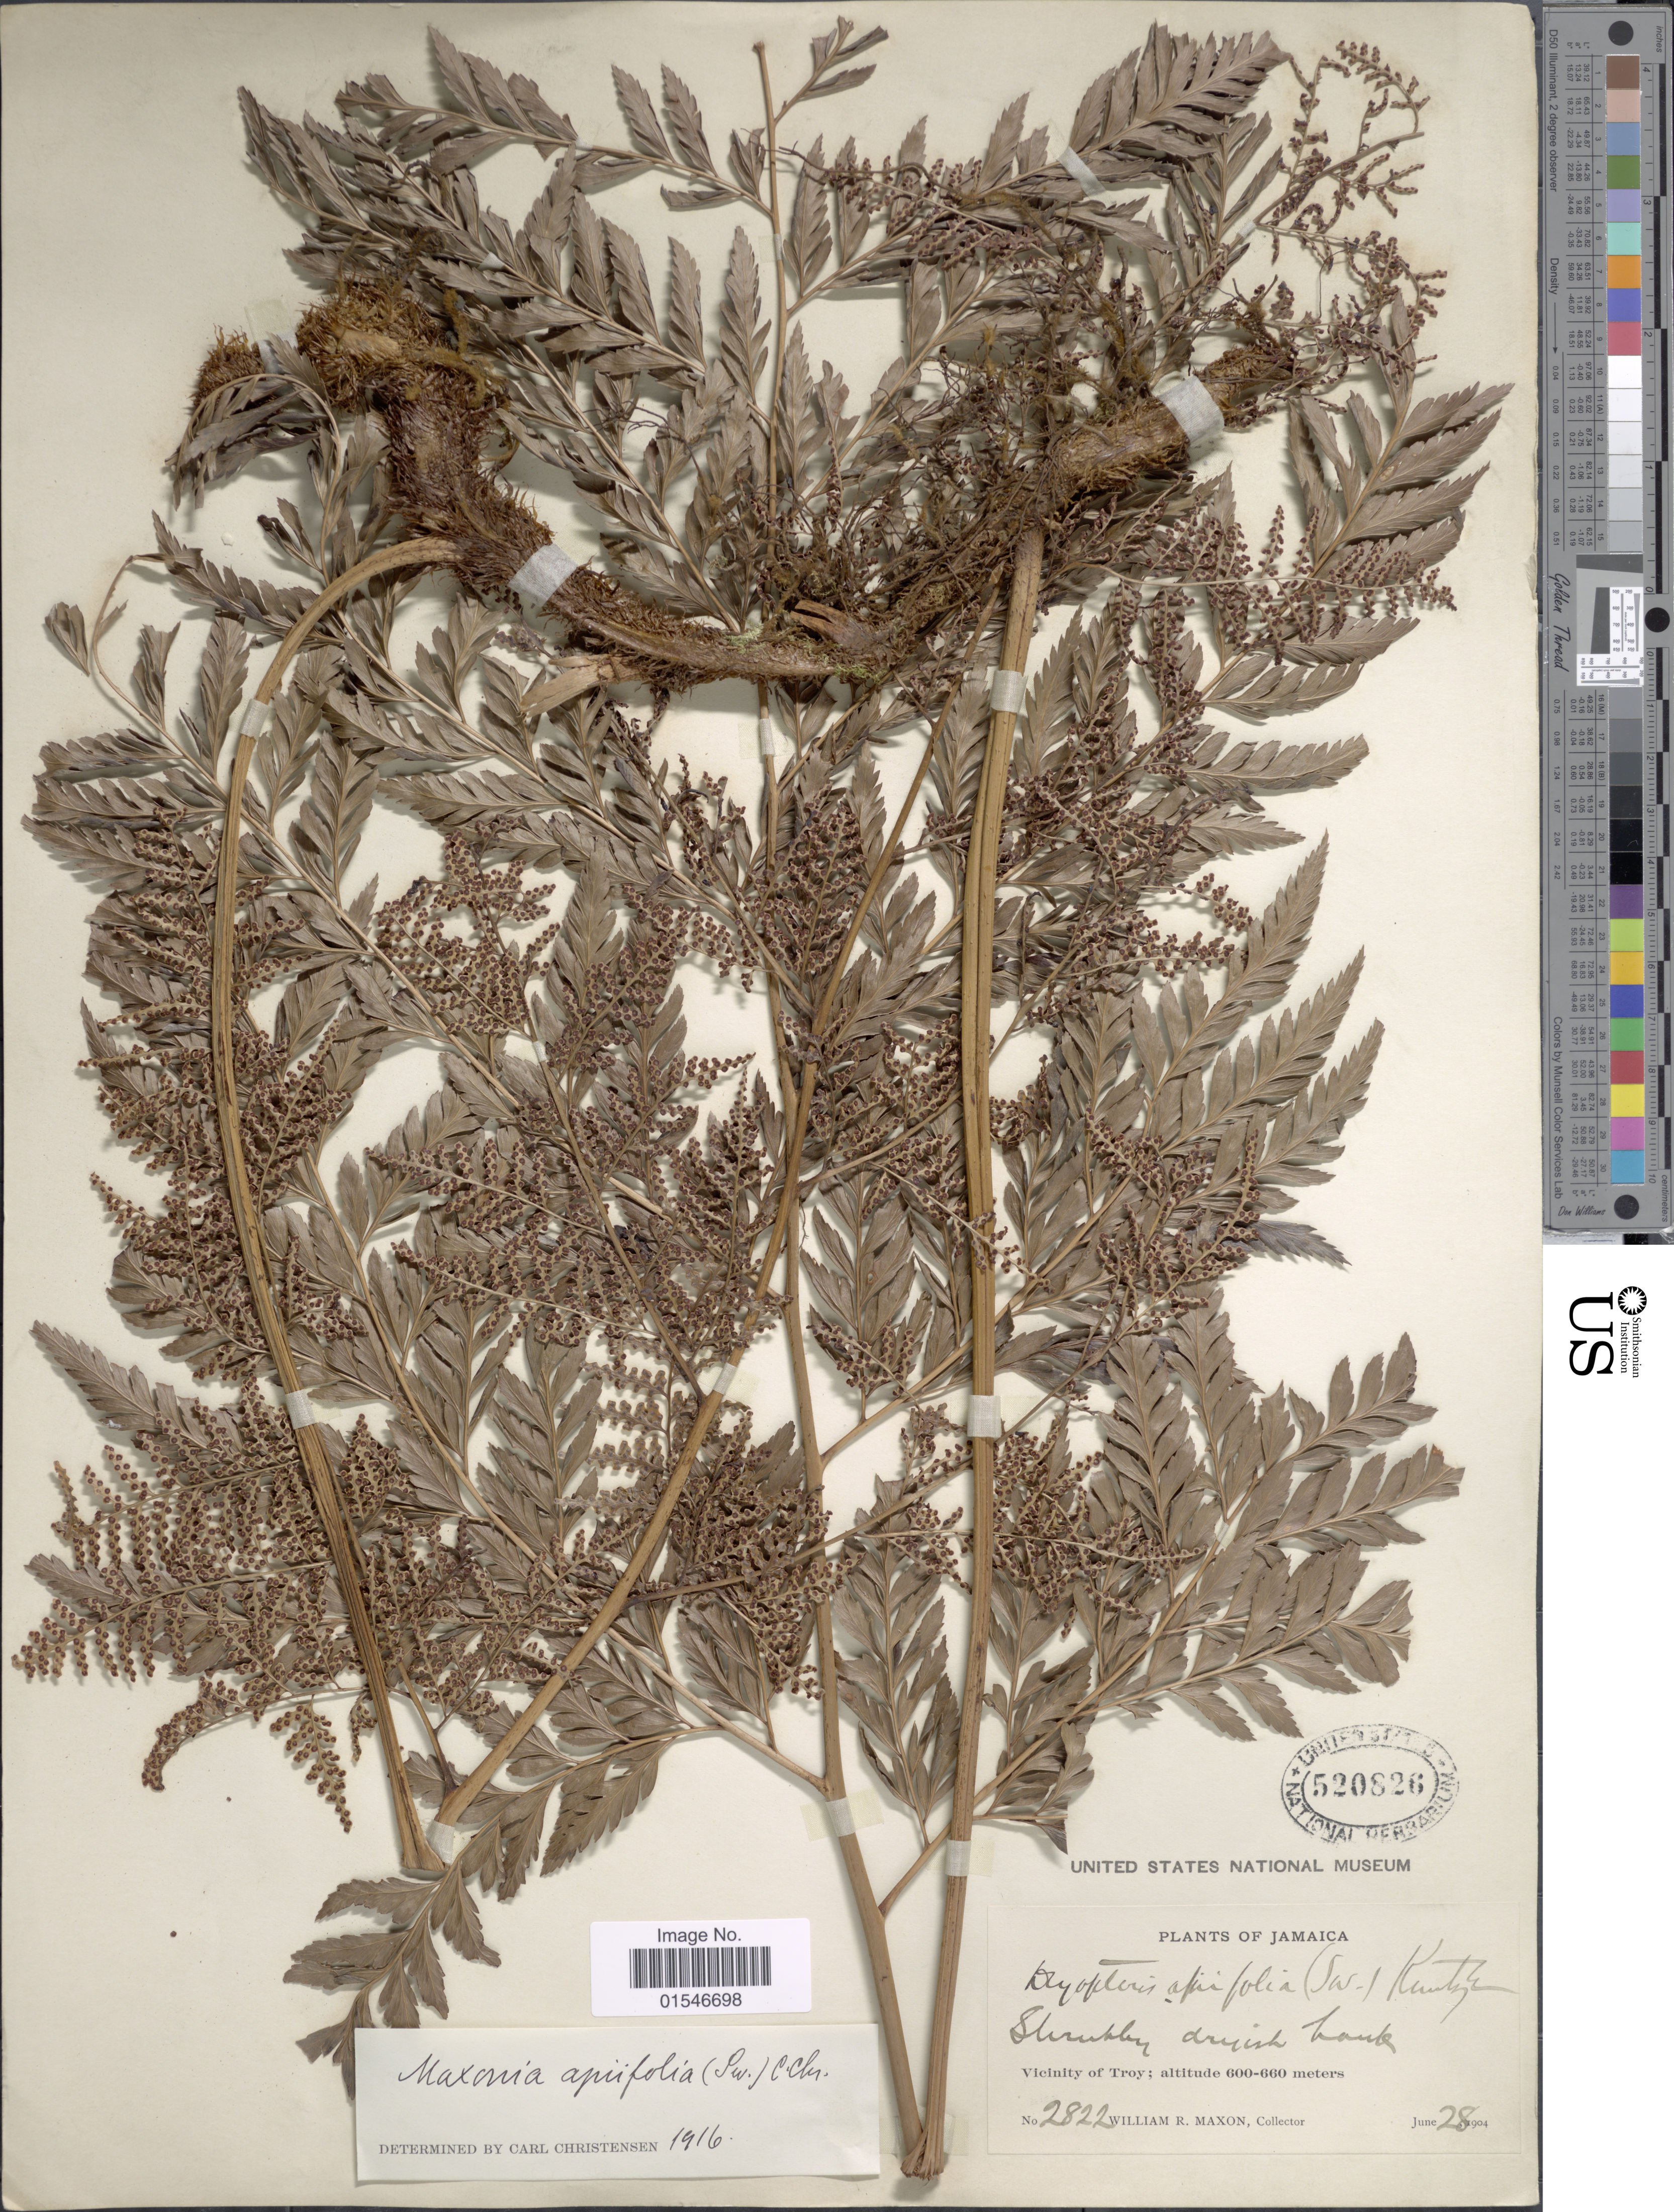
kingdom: Plantae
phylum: Tracheophyta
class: Polypodiopsida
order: Polypodiales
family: Dryopteridaceae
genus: Maxonia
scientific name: Maxonia apiifolia var. apiifolia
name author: (Sw.) C. Chr.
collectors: W. R. Maxon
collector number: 2822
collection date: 1904-06-28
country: Jamaica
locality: Vicinity of Troy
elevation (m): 600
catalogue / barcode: US 520826